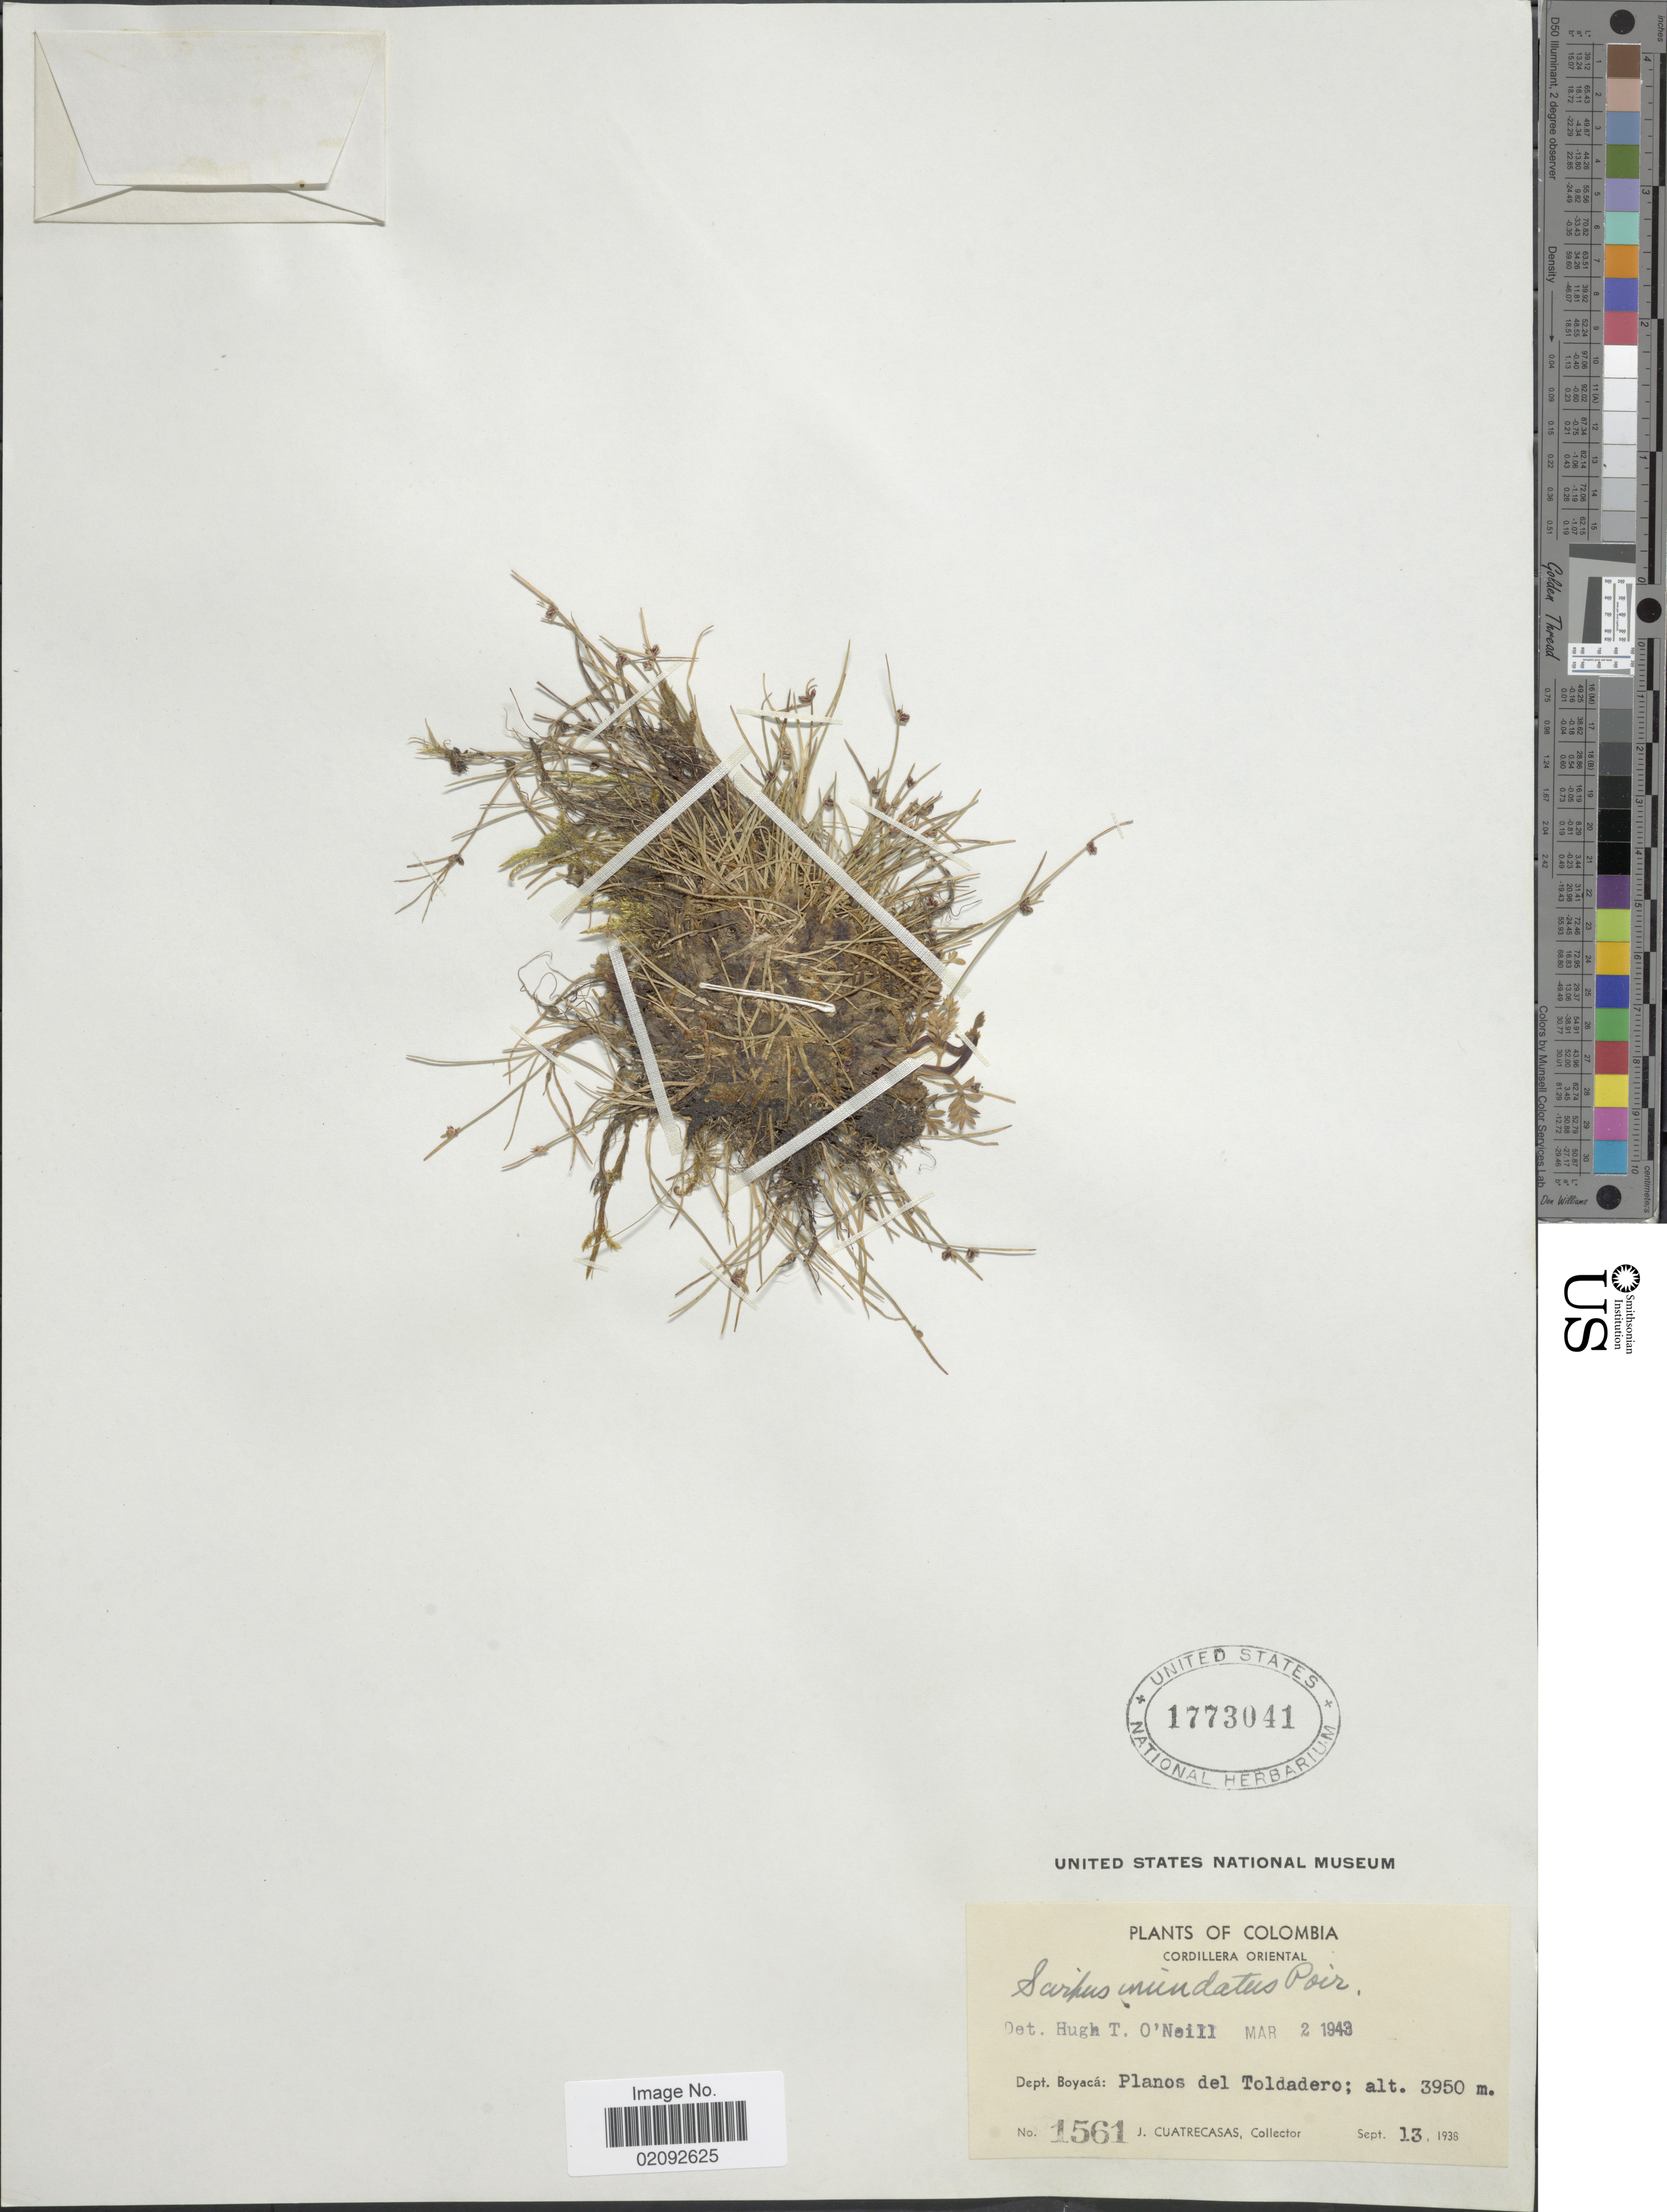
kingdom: Plantae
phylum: Tracheophyta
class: Liliopsida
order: Poales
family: Cyperaceae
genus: Isolepis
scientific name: Isolepis nigricans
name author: Kunth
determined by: Strong, Mark T., (BOT), Smithsonian Institution - National Museum of Natural History (UNITED STATES)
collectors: J. Cuatrecasas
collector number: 1561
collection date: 1938-09-13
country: Colombia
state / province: Boyacá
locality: Cordillea Oriental, Planos del Toldadero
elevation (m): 3950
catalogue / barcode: US 1773041